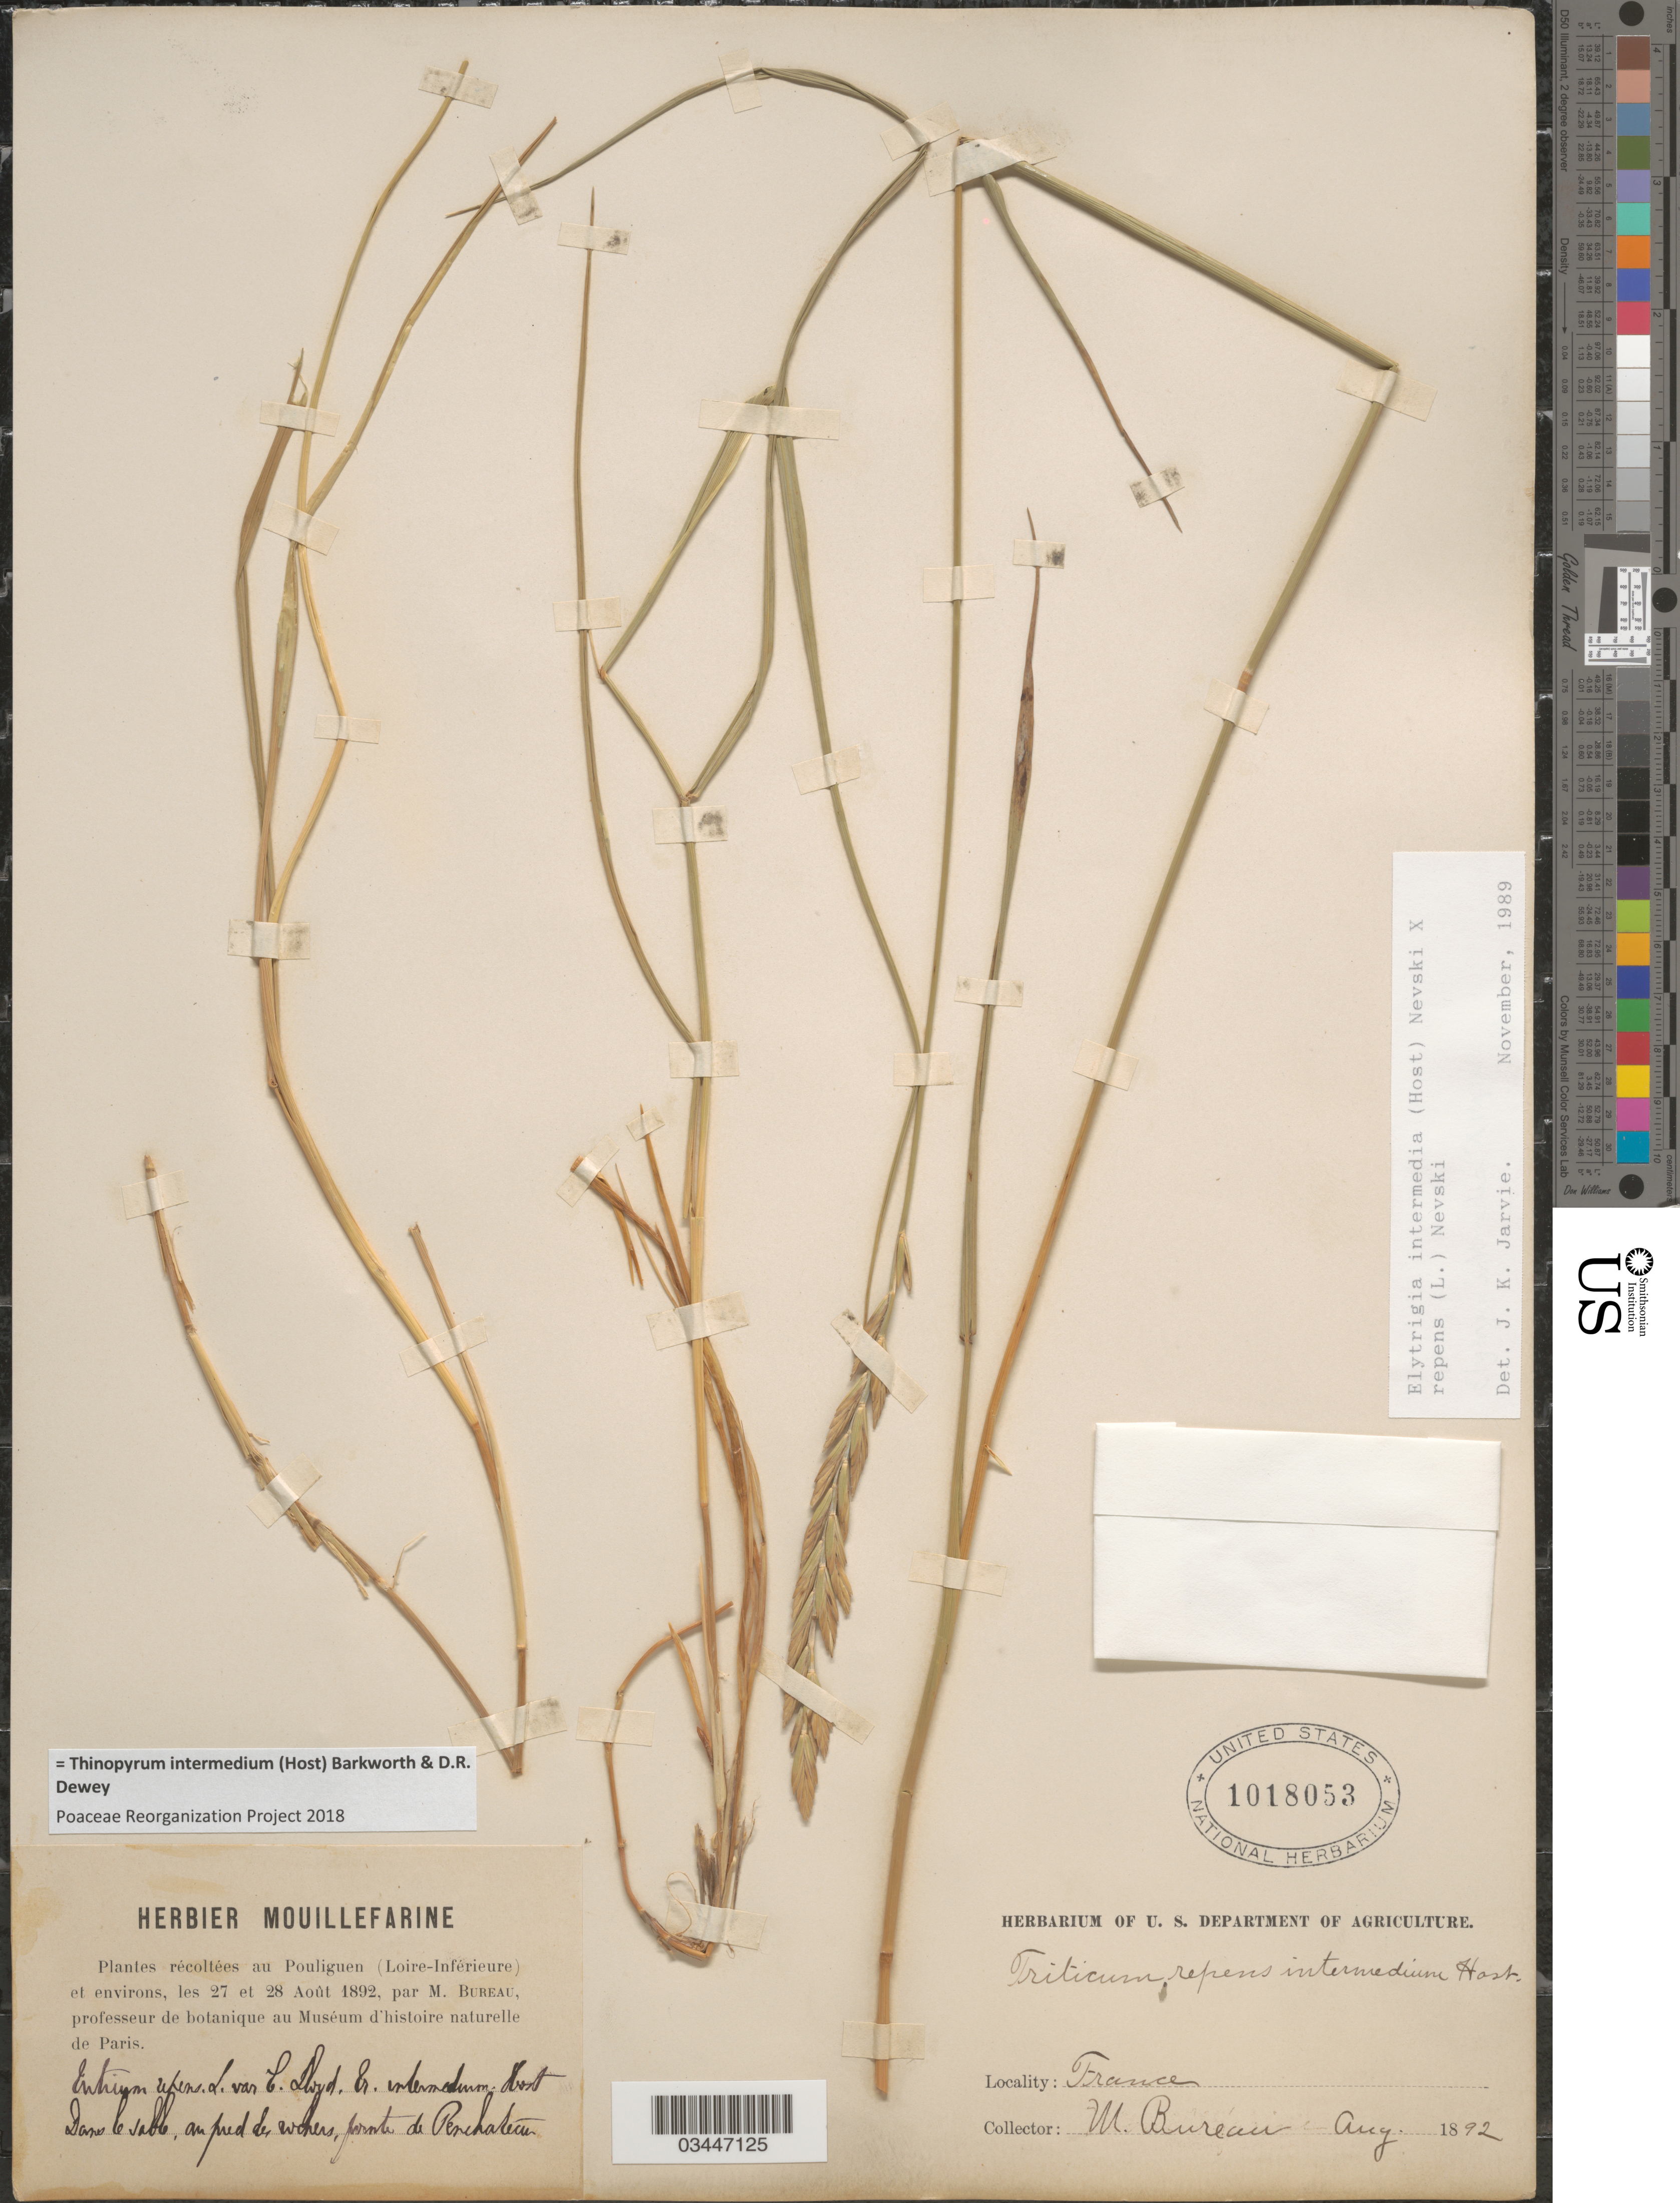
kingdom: Plantae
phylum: Tracheophyta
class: Liliopsida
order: Poales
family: Poaceae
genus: Thinopyrum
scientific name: Thinopyrum intermedium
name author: (Host) Barkworth & Dewey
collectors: M. Bureau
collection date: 1892-08-27/1892-08-28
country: France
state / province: Pays de la Loire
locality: Au Pouliguen (Loire-Inférieure) et environs. Dans le sable, au pied de wohers, pointe de Penchateau.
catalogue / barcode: US 1018053